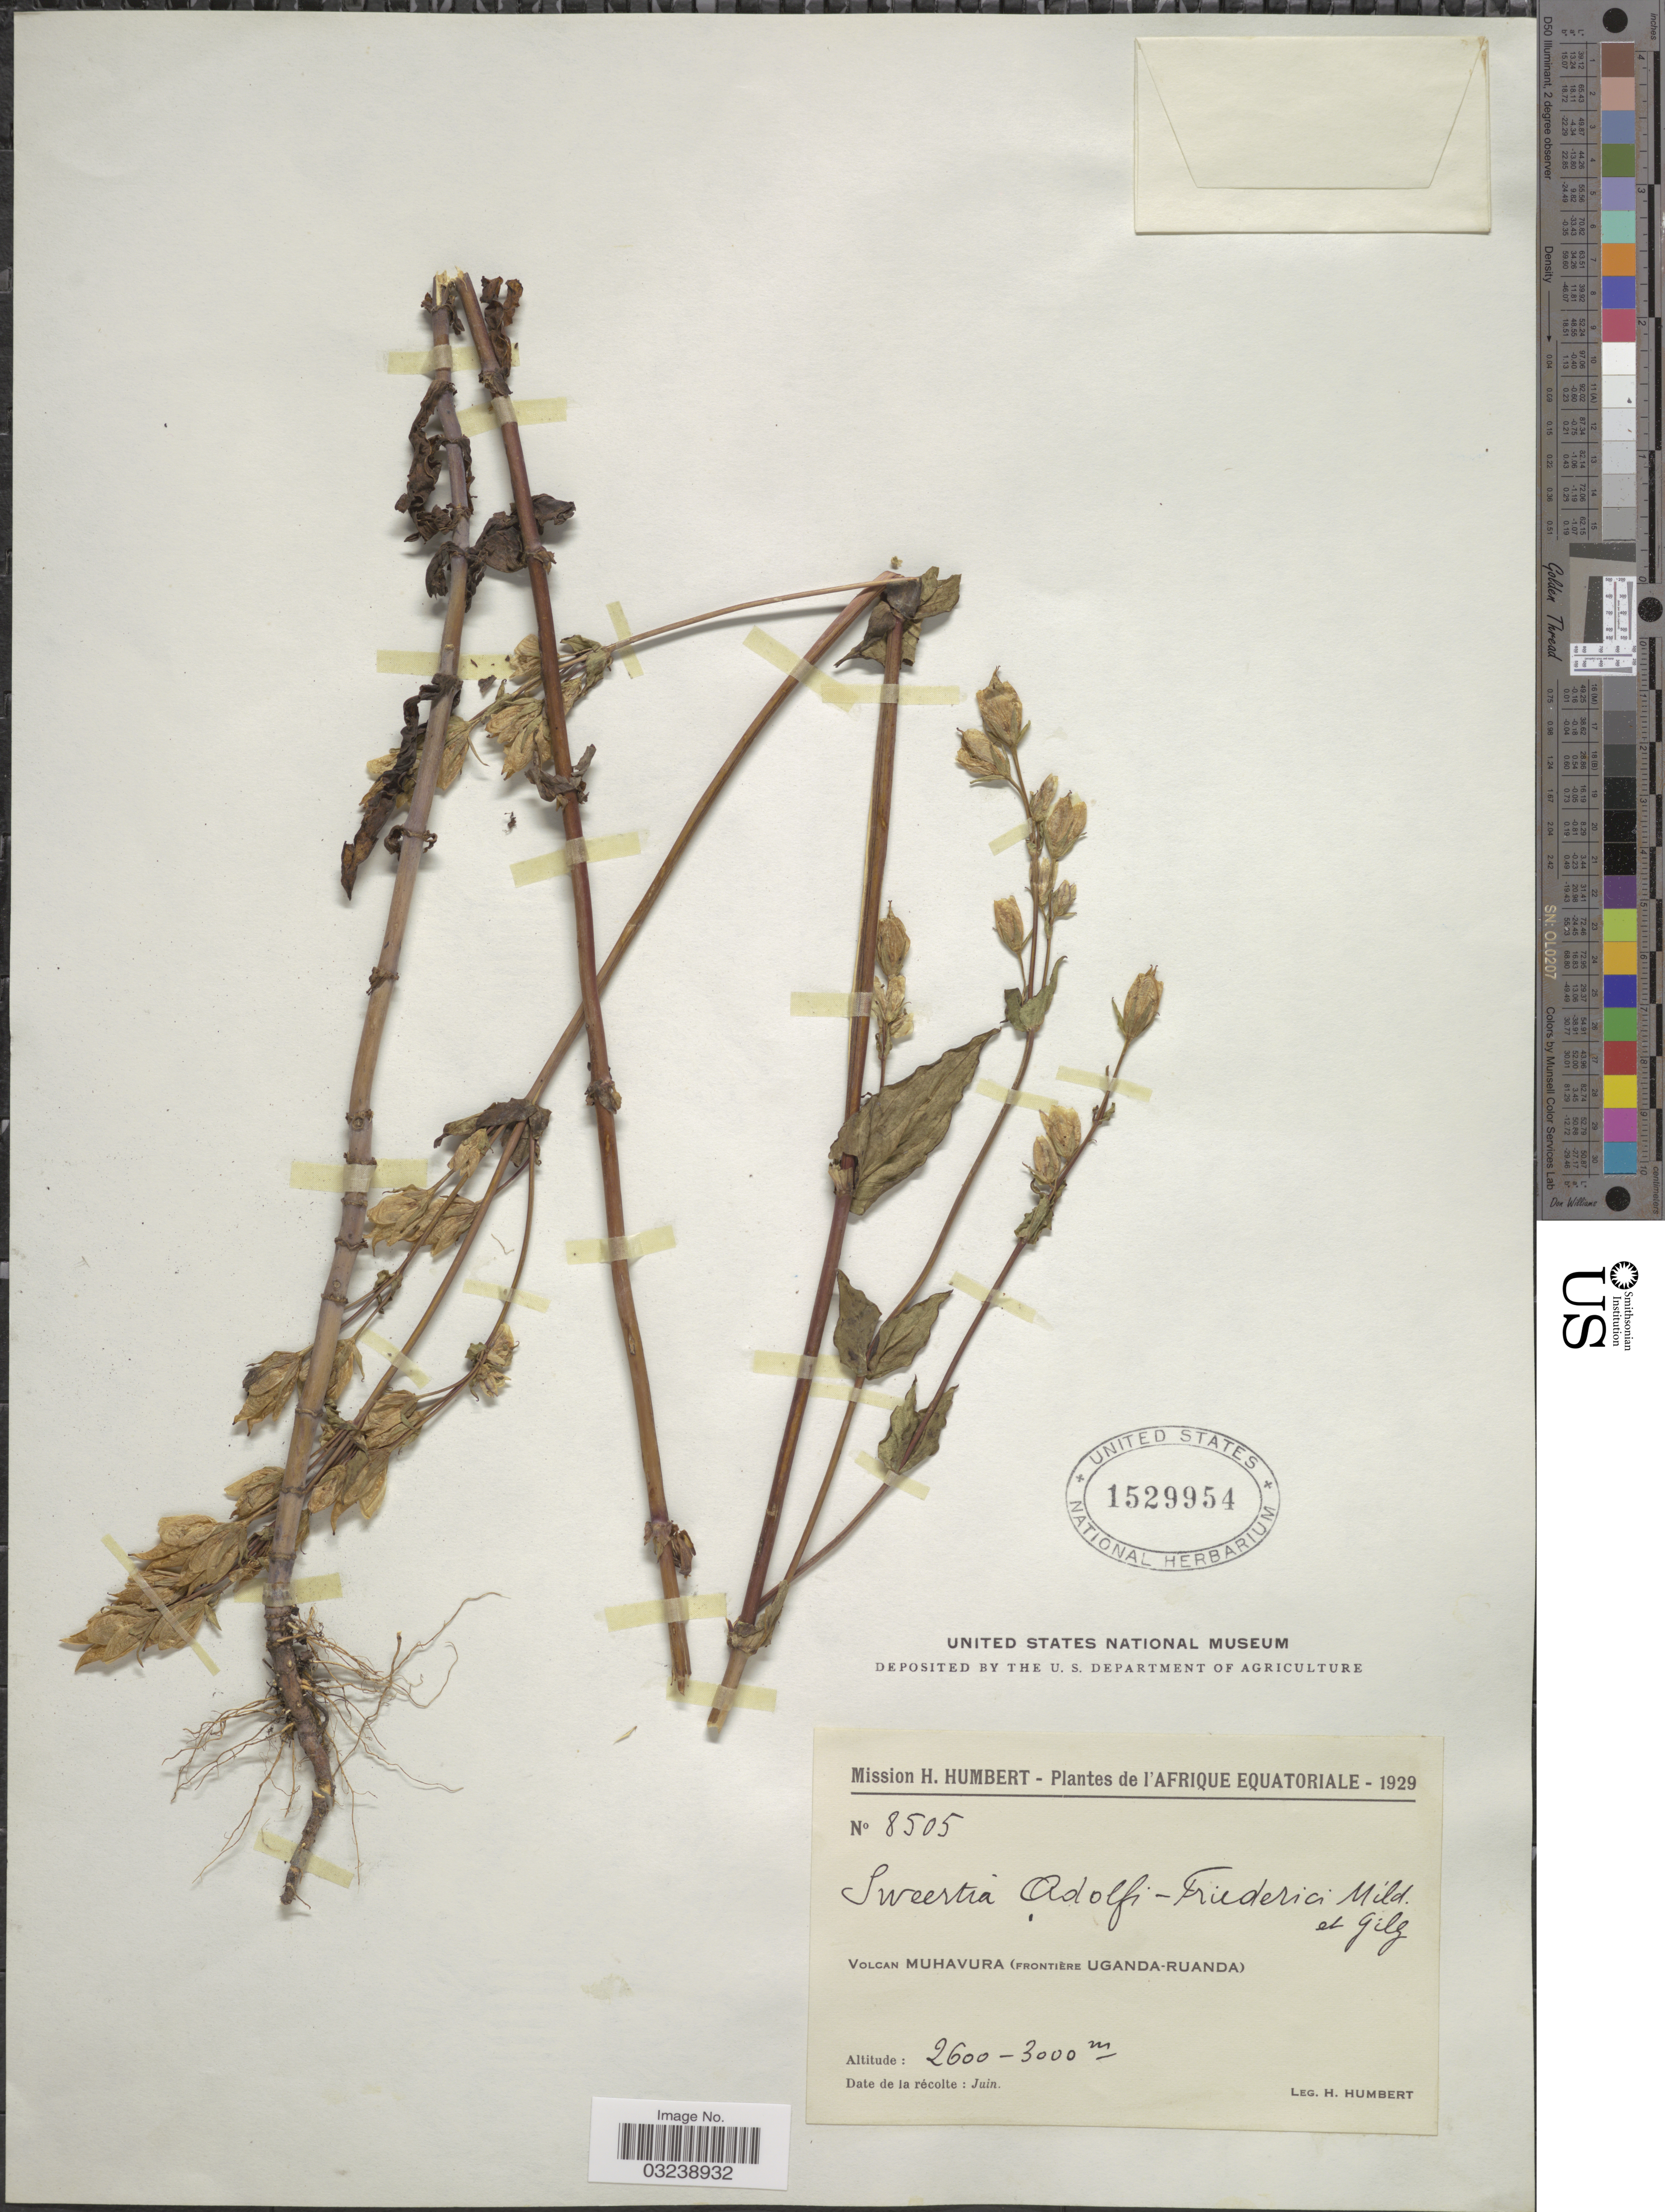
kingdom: Plantae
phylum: Tracheophyta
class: Magnoliopsida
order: Gentianales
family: Gentianaceae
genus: Swertia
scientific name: Swertia adolfi-friderici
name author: Mildbr. & Gilg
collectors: H. Humbert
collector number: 8505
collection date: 1929-06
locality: Afrique Equatoriale. Volcan Muhavura (Frontière Uganda-Ruanda).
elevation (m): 2600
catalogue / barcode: US 1529954